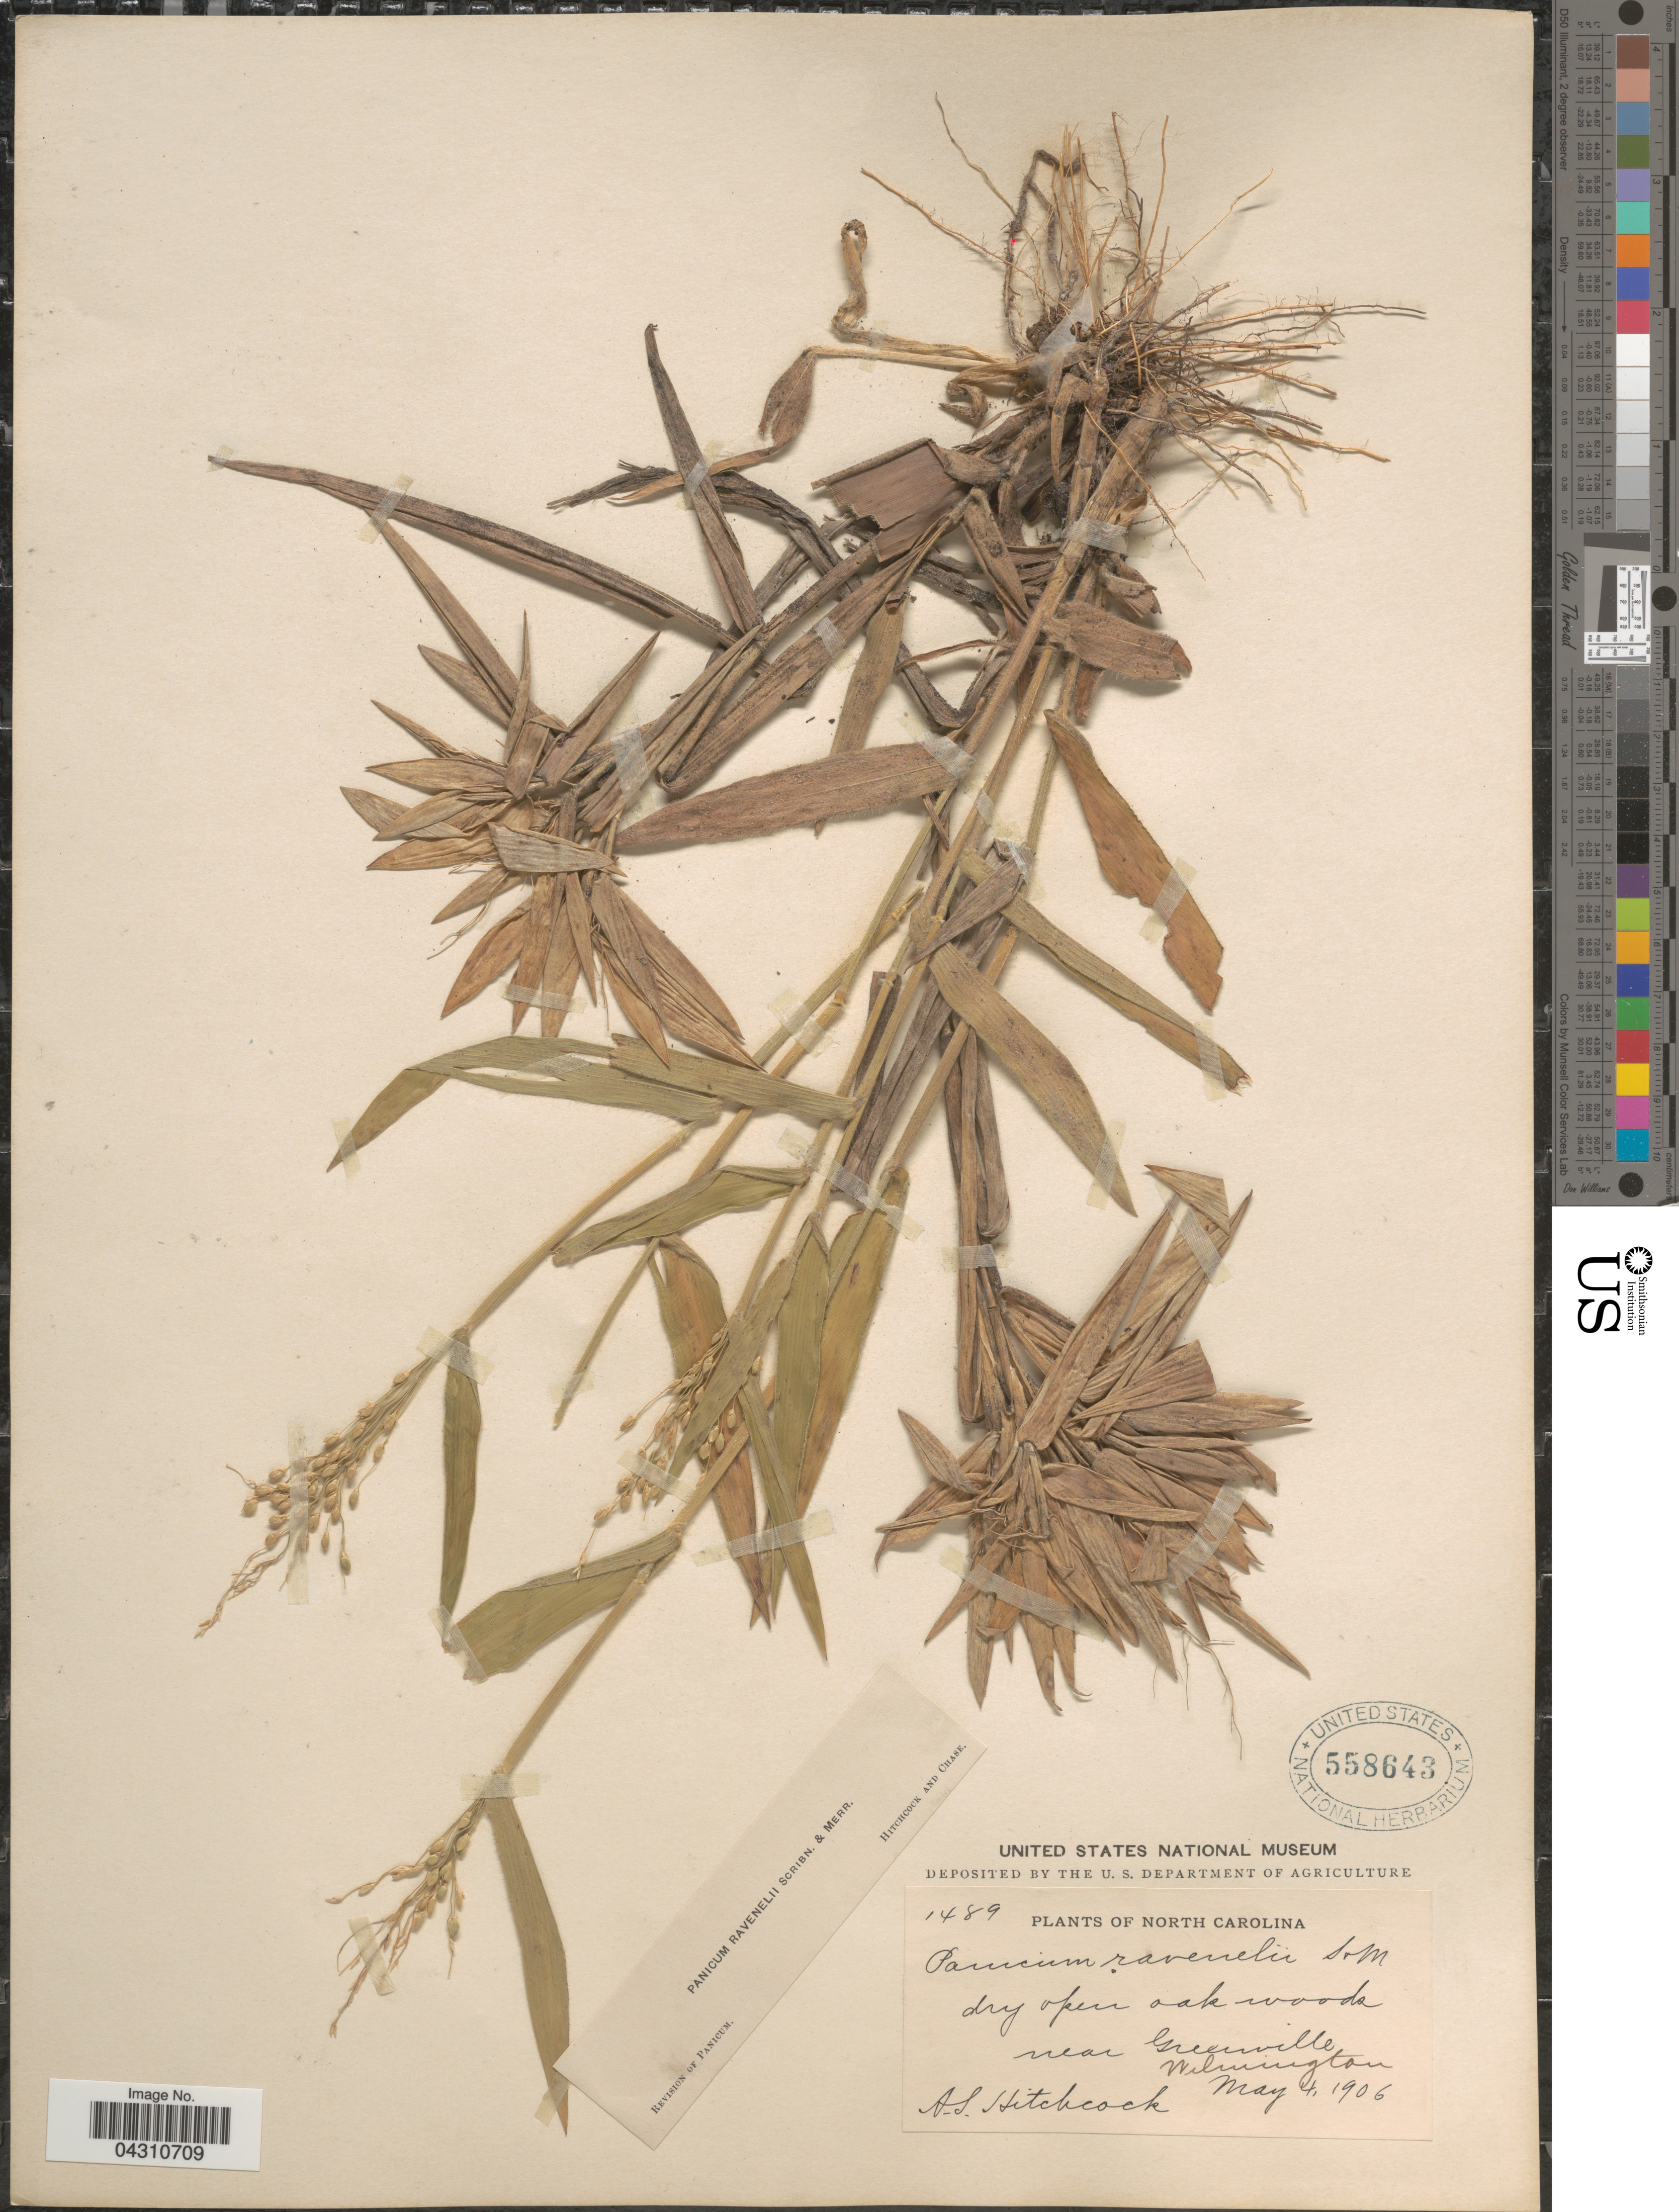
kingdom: Plantae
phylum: Tracheophyta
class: Liliopsida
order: Poales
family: Poaceae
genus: Dichanthelium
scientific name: Dichanthelium ravenelii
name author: (Scribn. & Merr.) Gould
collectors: A. S. Hitchcock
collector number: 1489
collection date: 1906-05-04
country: United States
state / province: North Carolina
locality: Dry open oak woods near Greenville. Wilmington.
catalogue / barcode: US 558643